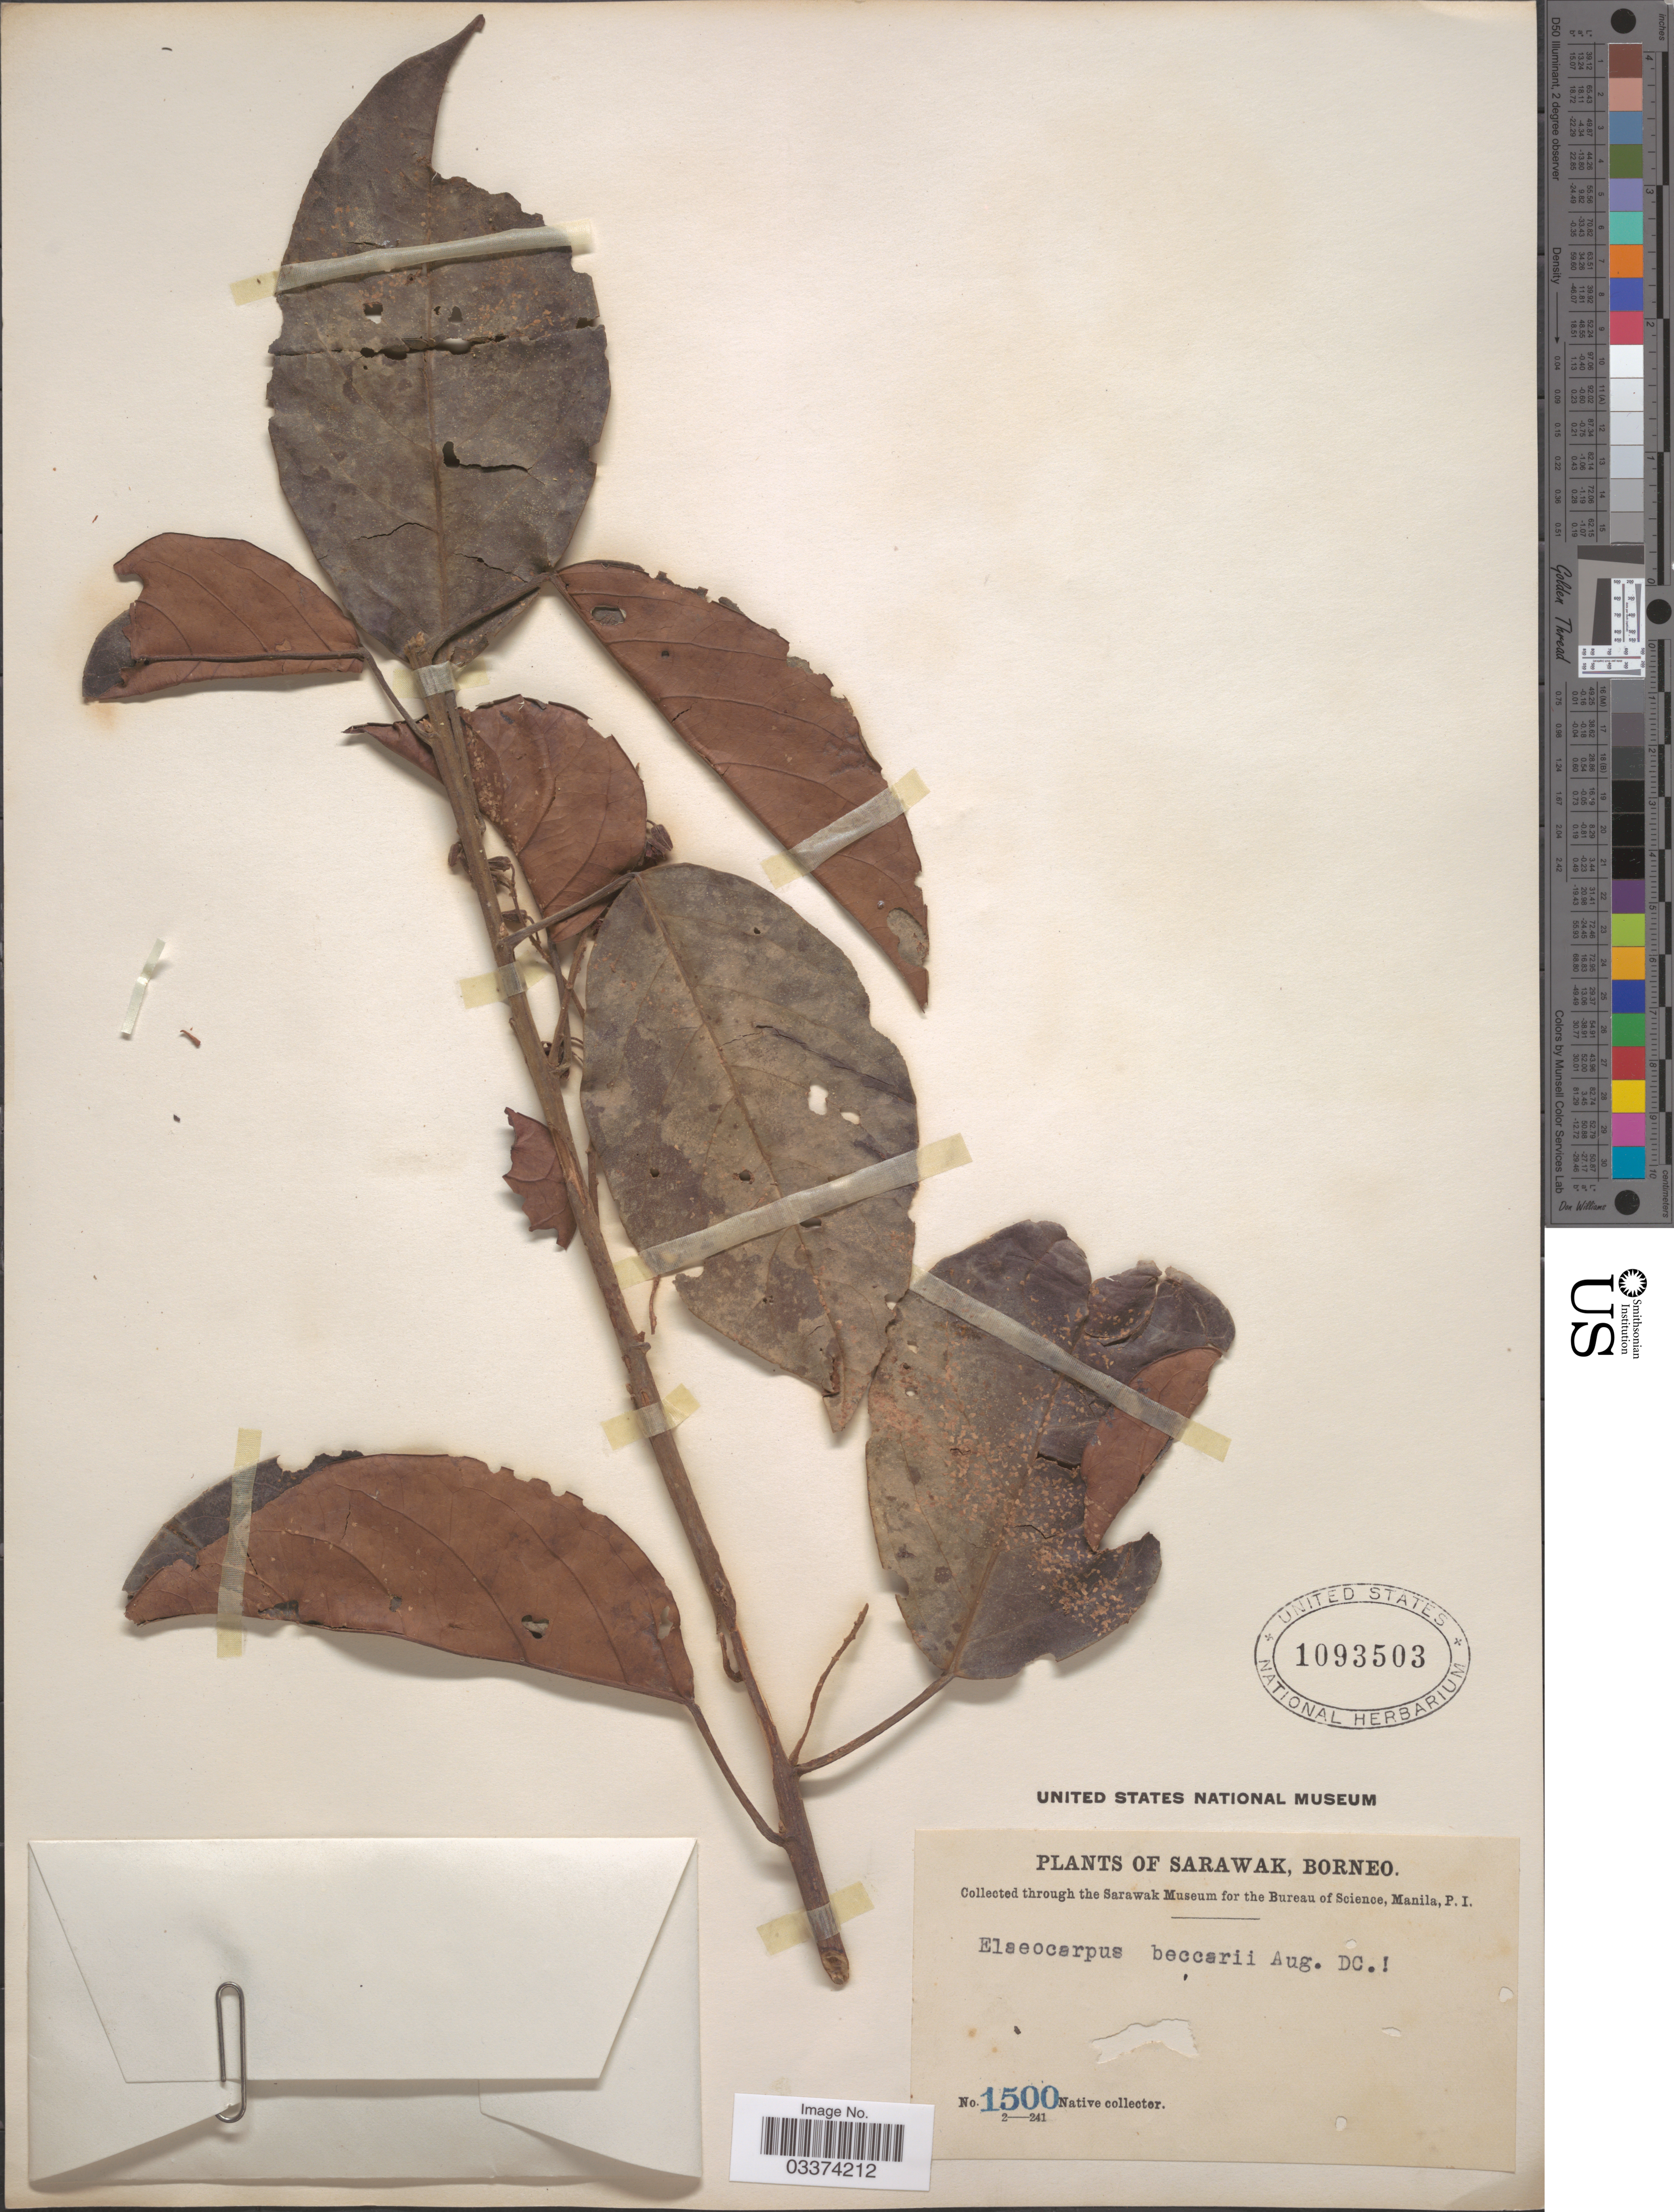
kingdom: Plantae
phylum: Tracheophyta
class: Magnoliopsida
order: Oxalidales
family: Elaeocarpaceae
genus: Elaeocarpus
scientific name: Elaeocarpus beccarii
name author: DC.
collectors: Native collector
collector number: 1500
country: Malaysia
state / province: Sarawak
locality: Borneo.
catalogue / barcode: US 1093503